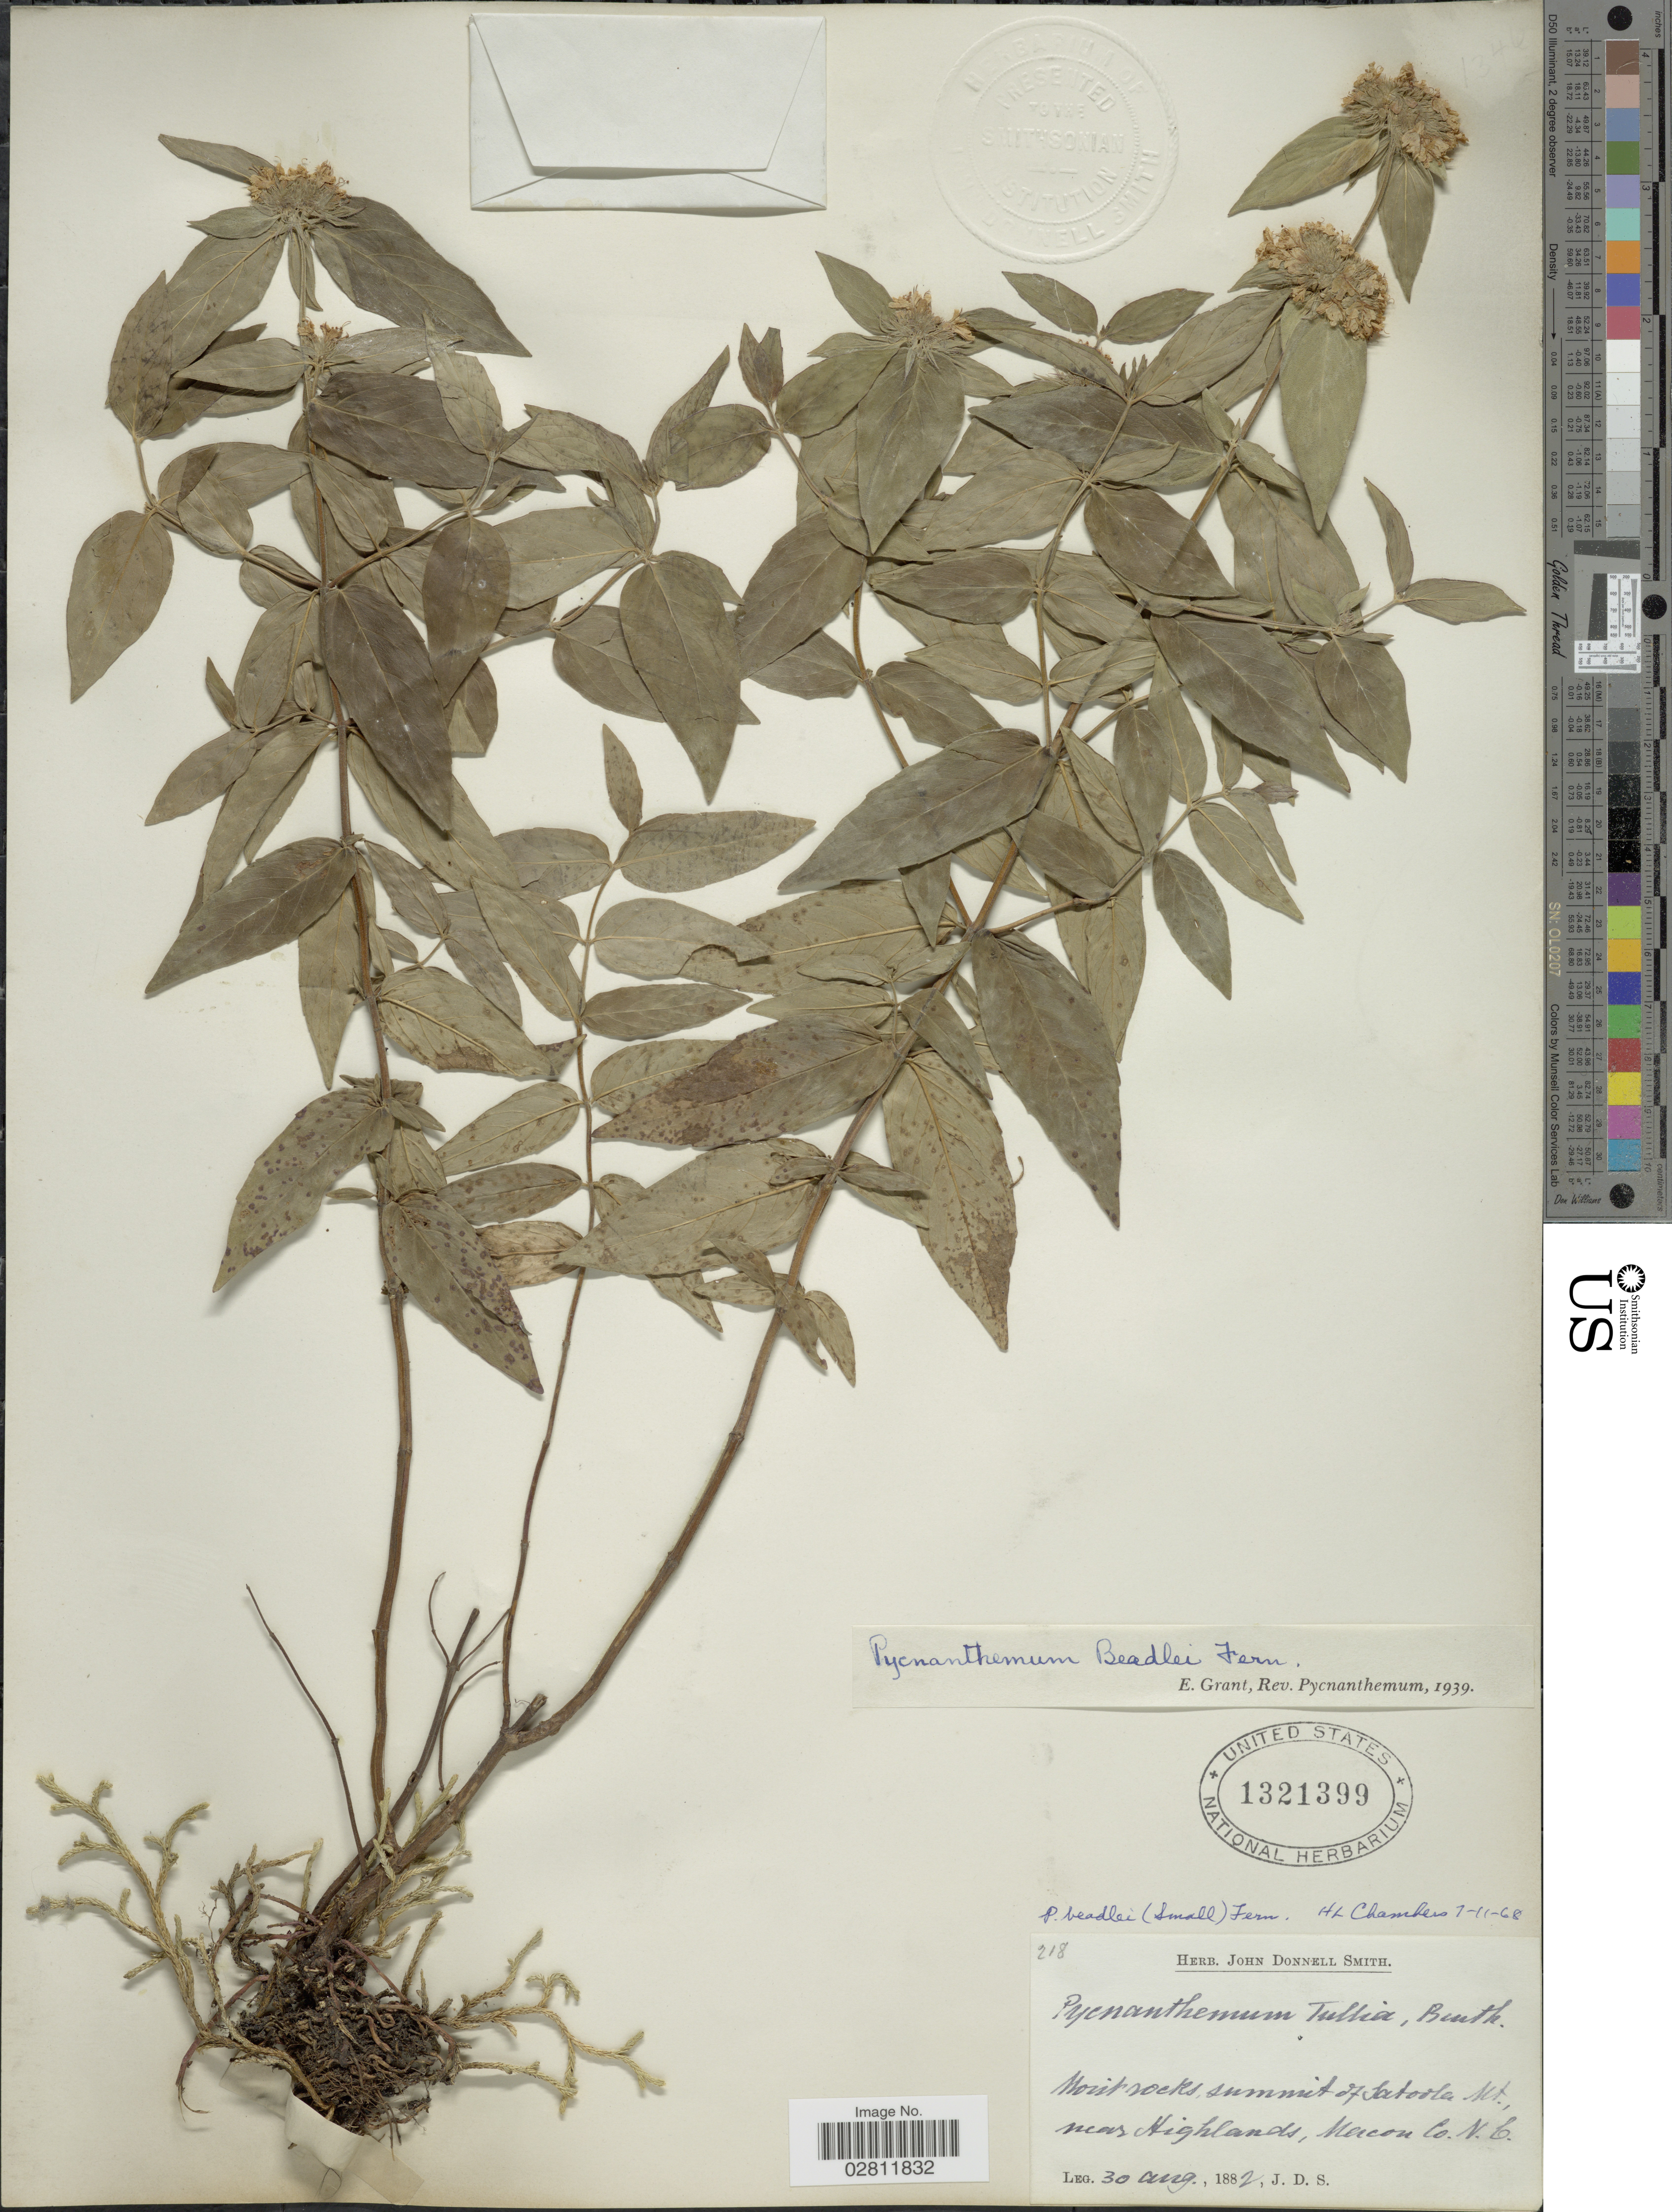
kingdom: Plantae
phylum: Tracheophyta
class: Magnoliopsida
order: Lamiales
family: Lamiaceae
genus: Pycnanthemum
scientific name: Pycnanthemum beadlei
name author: (Small) Fernald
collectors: J. Donnell Smith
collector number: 218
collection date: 1882-08-30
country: United States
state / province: North Carolina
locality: Summit of Satoola Mt., near Highlands, Macon Co.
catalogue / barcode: US 1321399